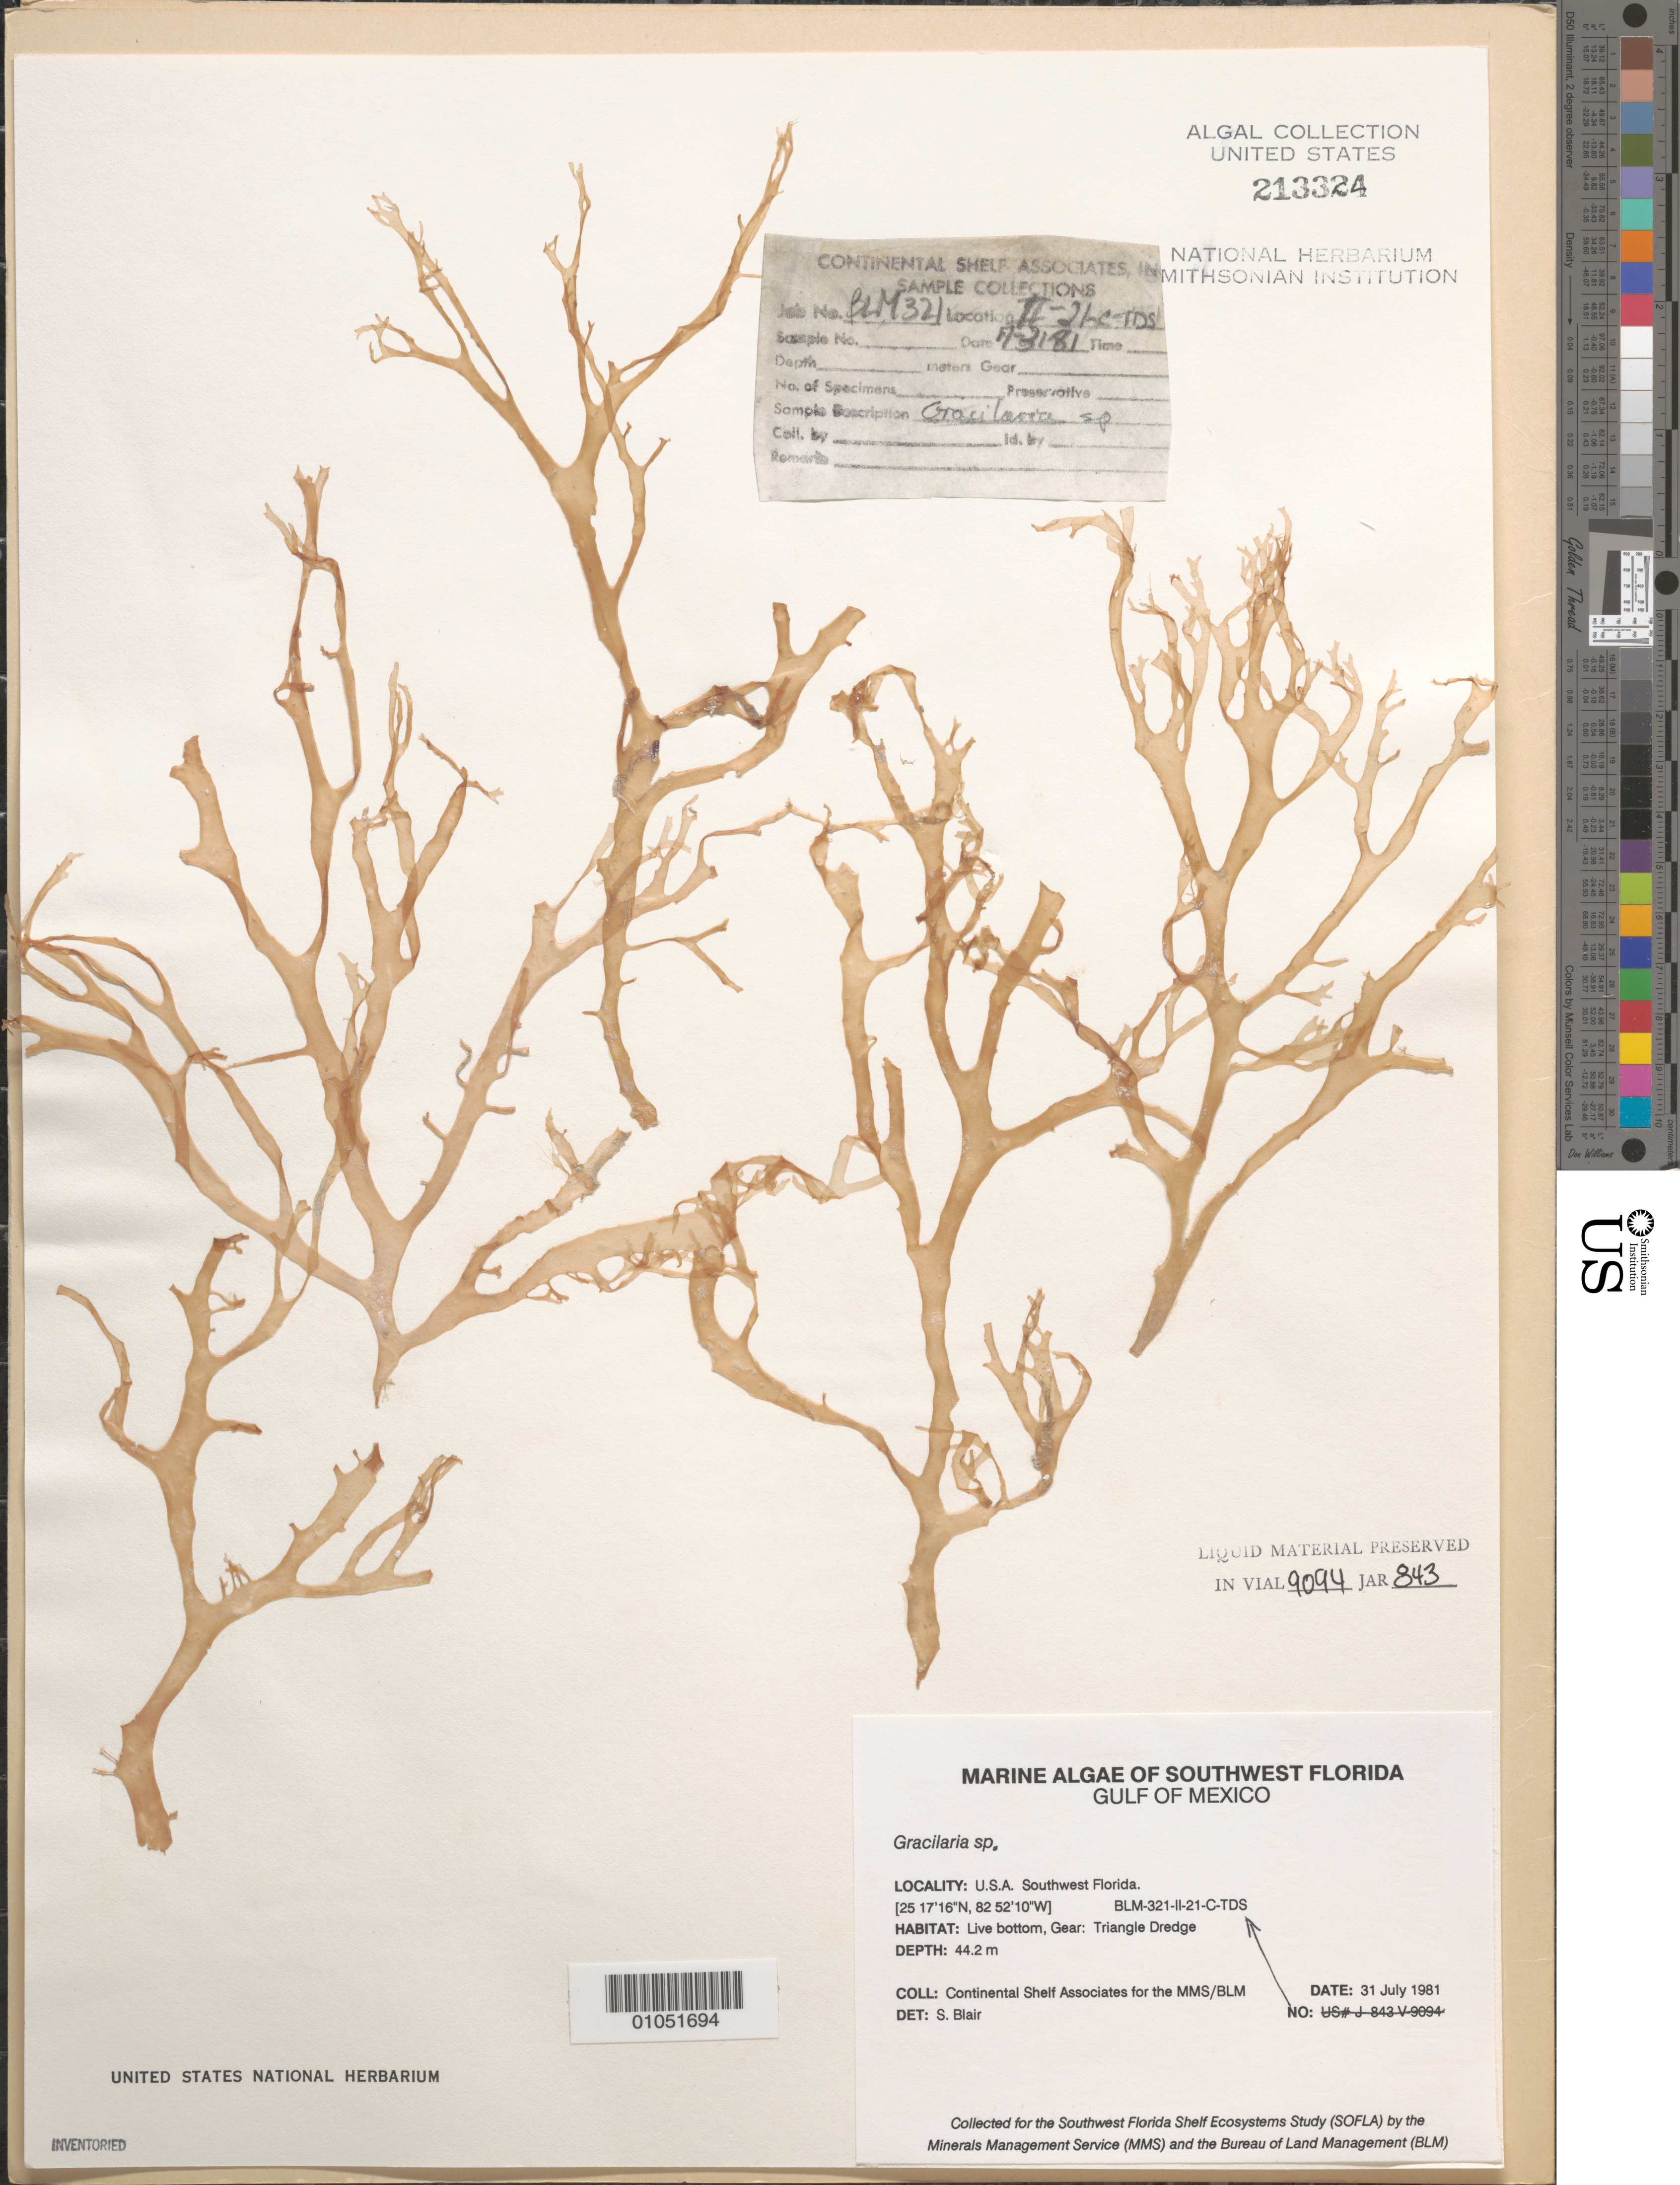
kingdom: Plantae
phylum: Rhodophyta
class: Florideophyceae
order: Gracilariales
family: Gracilariaceae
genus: Gracilaria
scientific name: Gracilaria sp.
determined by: Blair, S. M.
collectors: Continental Shelf Associates for the MMS/BLM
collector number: BLM-321-II-21-C-TDS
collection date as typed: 31 Jul 1981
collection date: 1981-07-31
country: United States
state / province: Florida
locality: Gulf of Mexico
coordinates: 25 17'16"N, 82 52'10"W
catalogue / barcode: US 213324